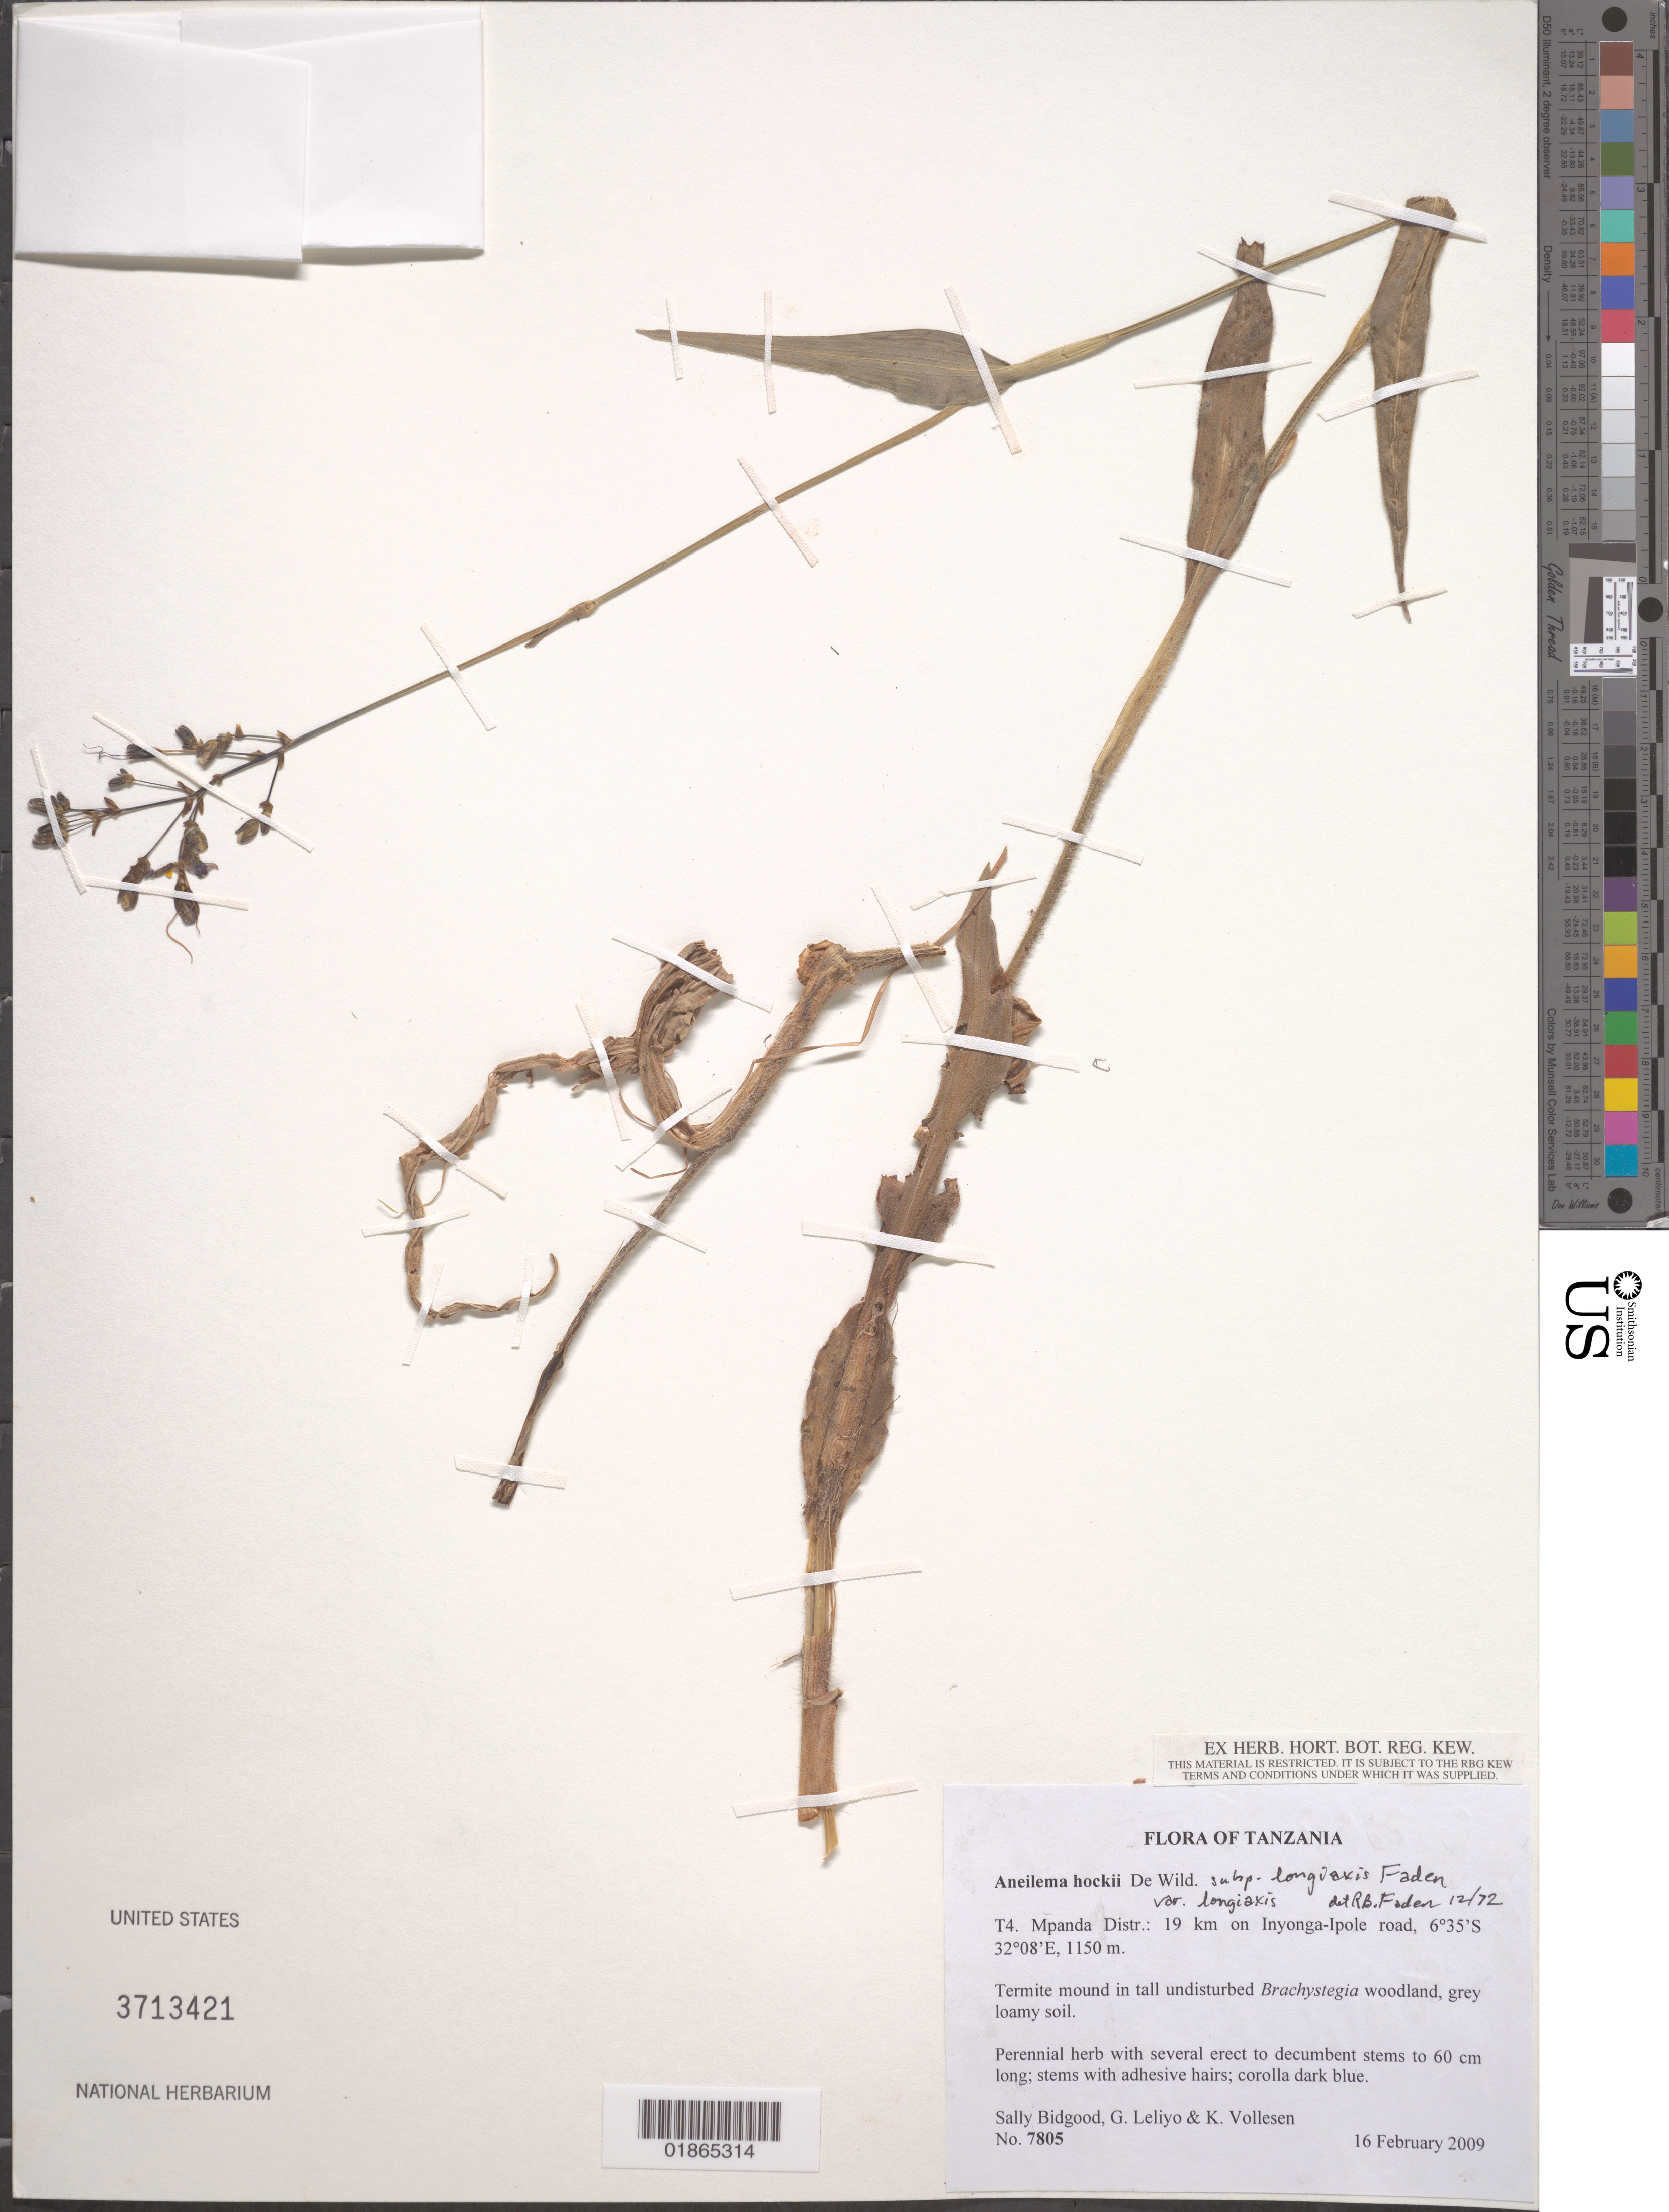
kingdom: Plantae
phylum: Tracheophyta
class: Liliopsida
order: Commelinales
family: Commelinaceae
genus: Aneilema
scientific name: Aneilema hockii subsp. longiaxis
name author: Faden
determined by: Faden, Robert B., (US), Smithsonian Institution - National Museum of Natural History (UNITED STATES)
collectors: S. Bidgood, G. Leliyo & K. Vollesen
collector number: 7805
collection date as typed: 16 February 2009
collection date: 2009-02-16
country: Tanzania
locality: T4. Mpanda Distr.: 19 km on Inyonga-Ipole road.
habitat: Termite mound in tall undisturbed woodland, grey loamy soil.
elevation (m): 1150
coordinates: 6 35 S, 32 08 E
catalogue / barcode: US 3713421